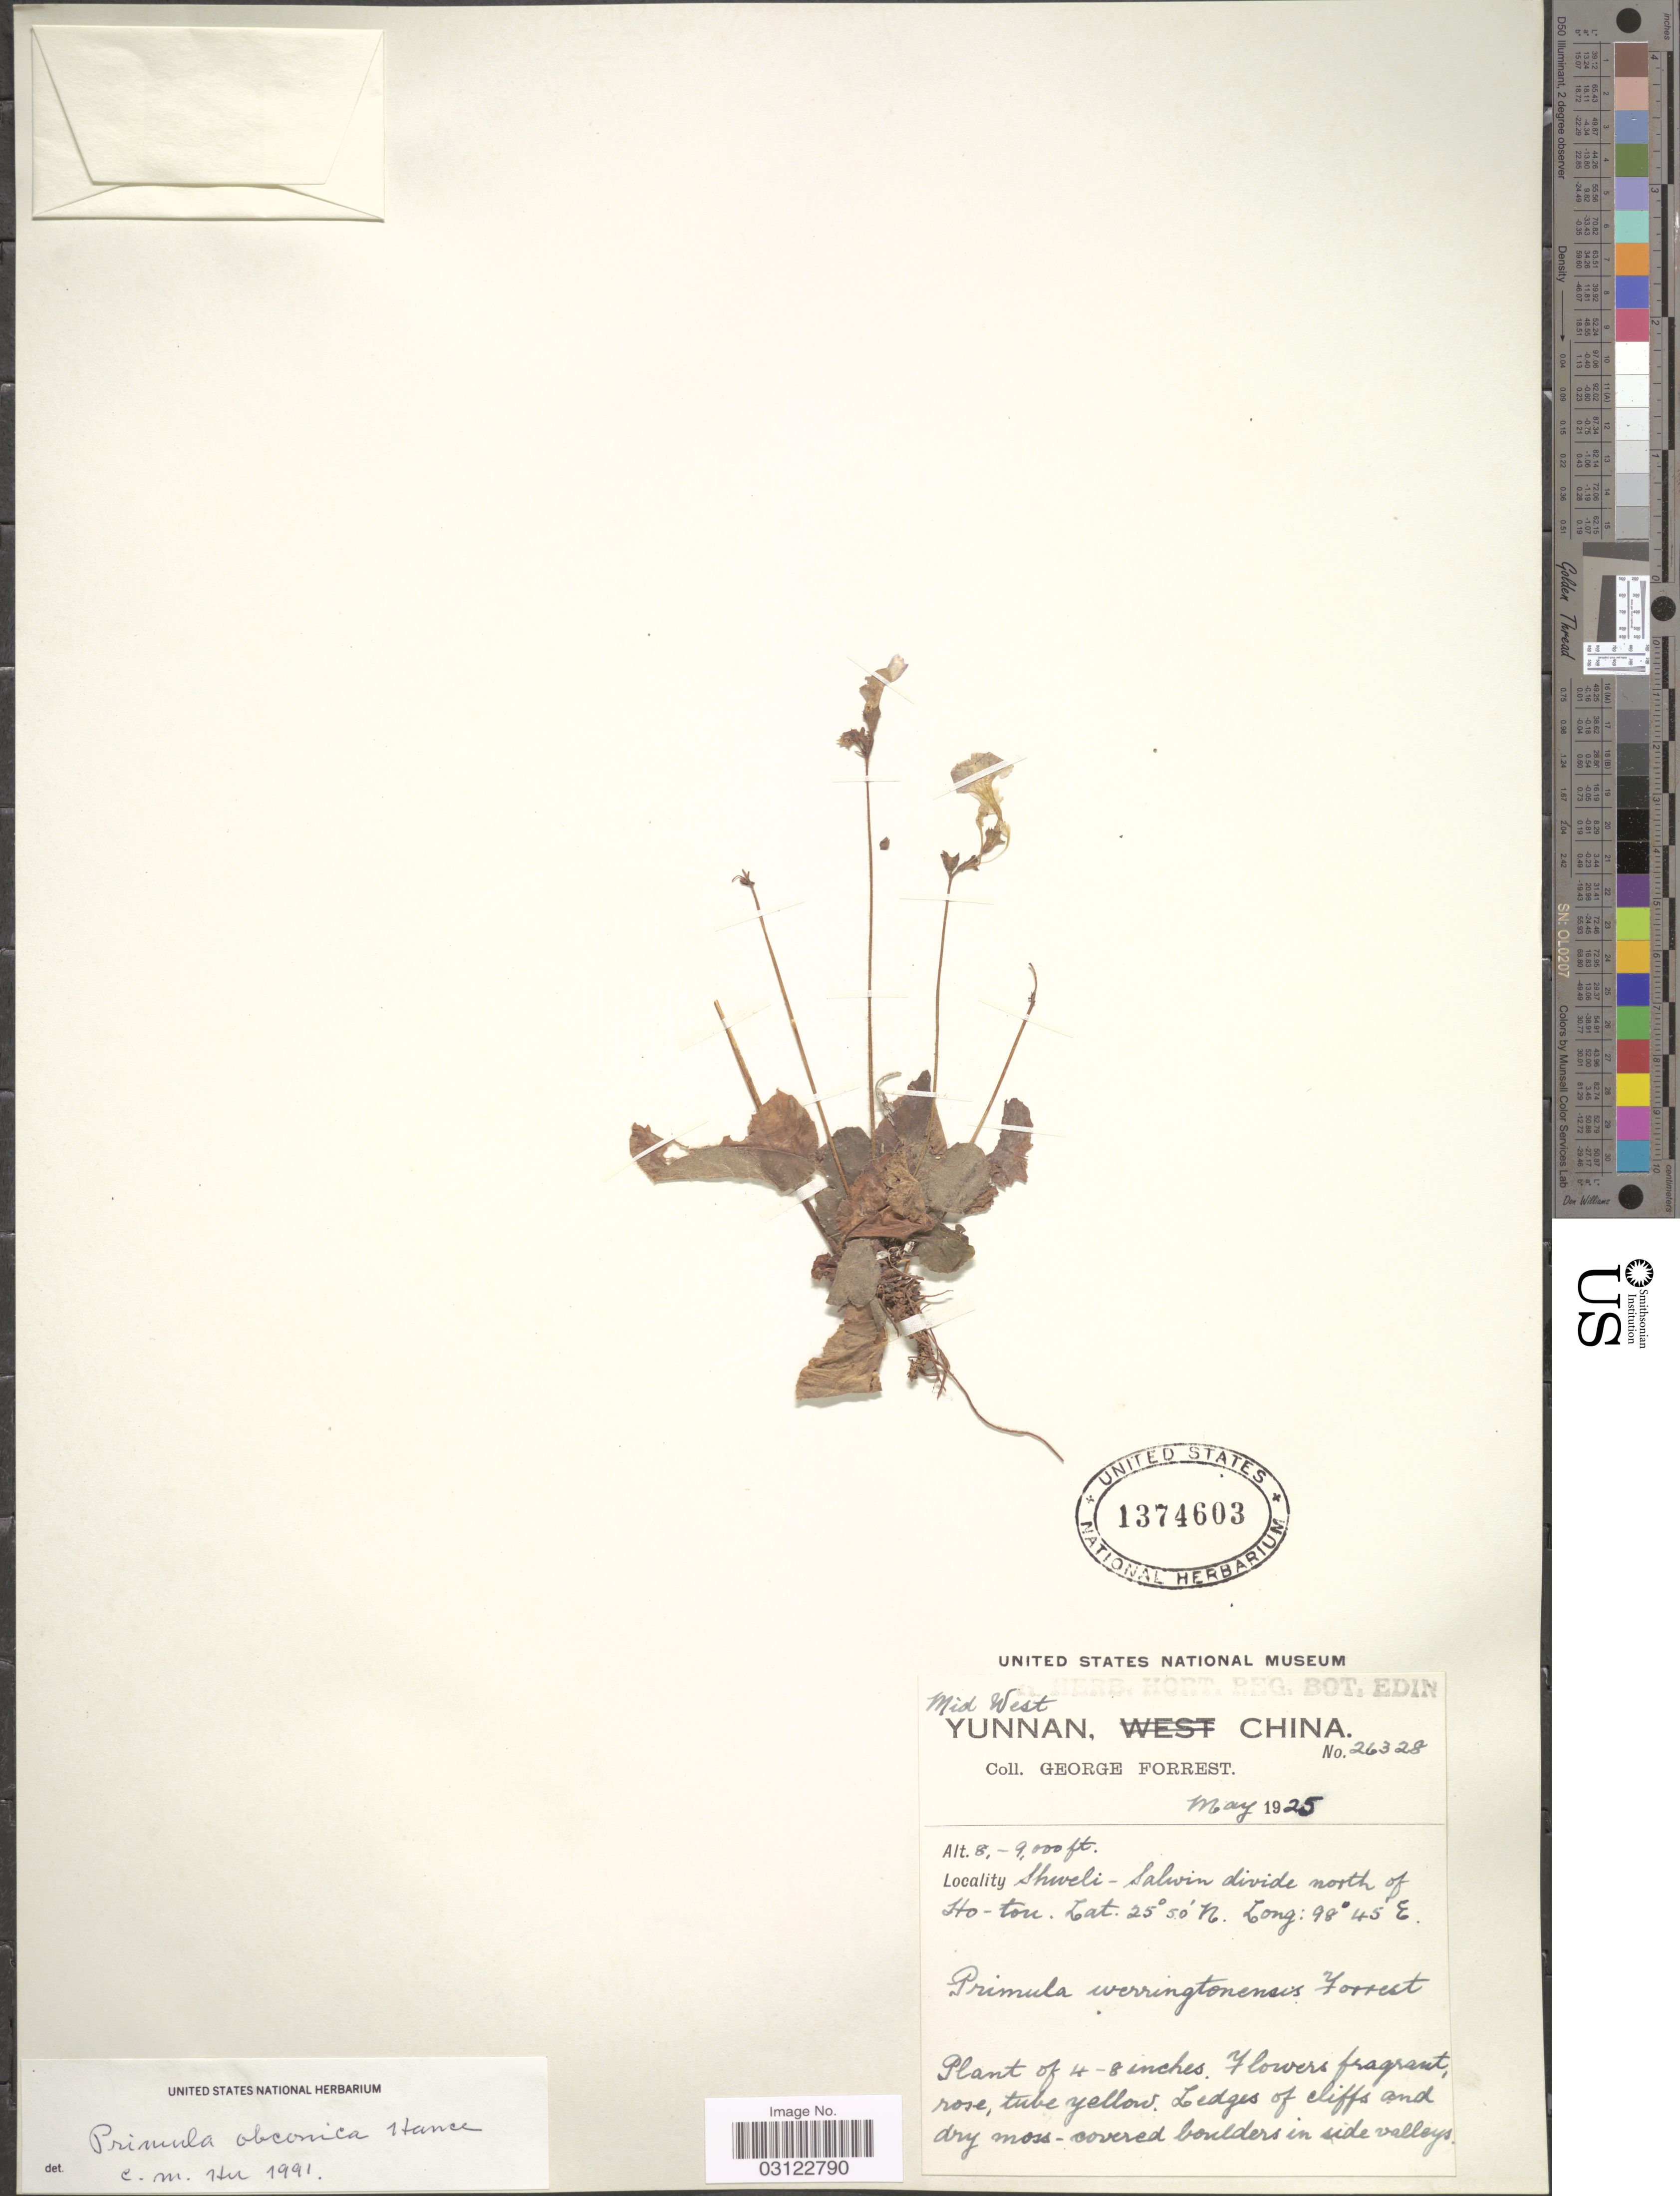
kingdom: Plantae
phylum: Tracheophyta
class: Magnoliopsida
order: Ericales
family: Primulaceae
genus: Primula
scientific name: Primula werringtonensis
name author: Forrest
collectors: G. Forrest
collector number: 26328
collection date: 1925-05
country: China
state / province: Yunnan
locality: Mid West Yunnan. Shweli-Salwin divide north of Ho-tou.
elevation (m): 2438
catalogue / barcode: US 1374603